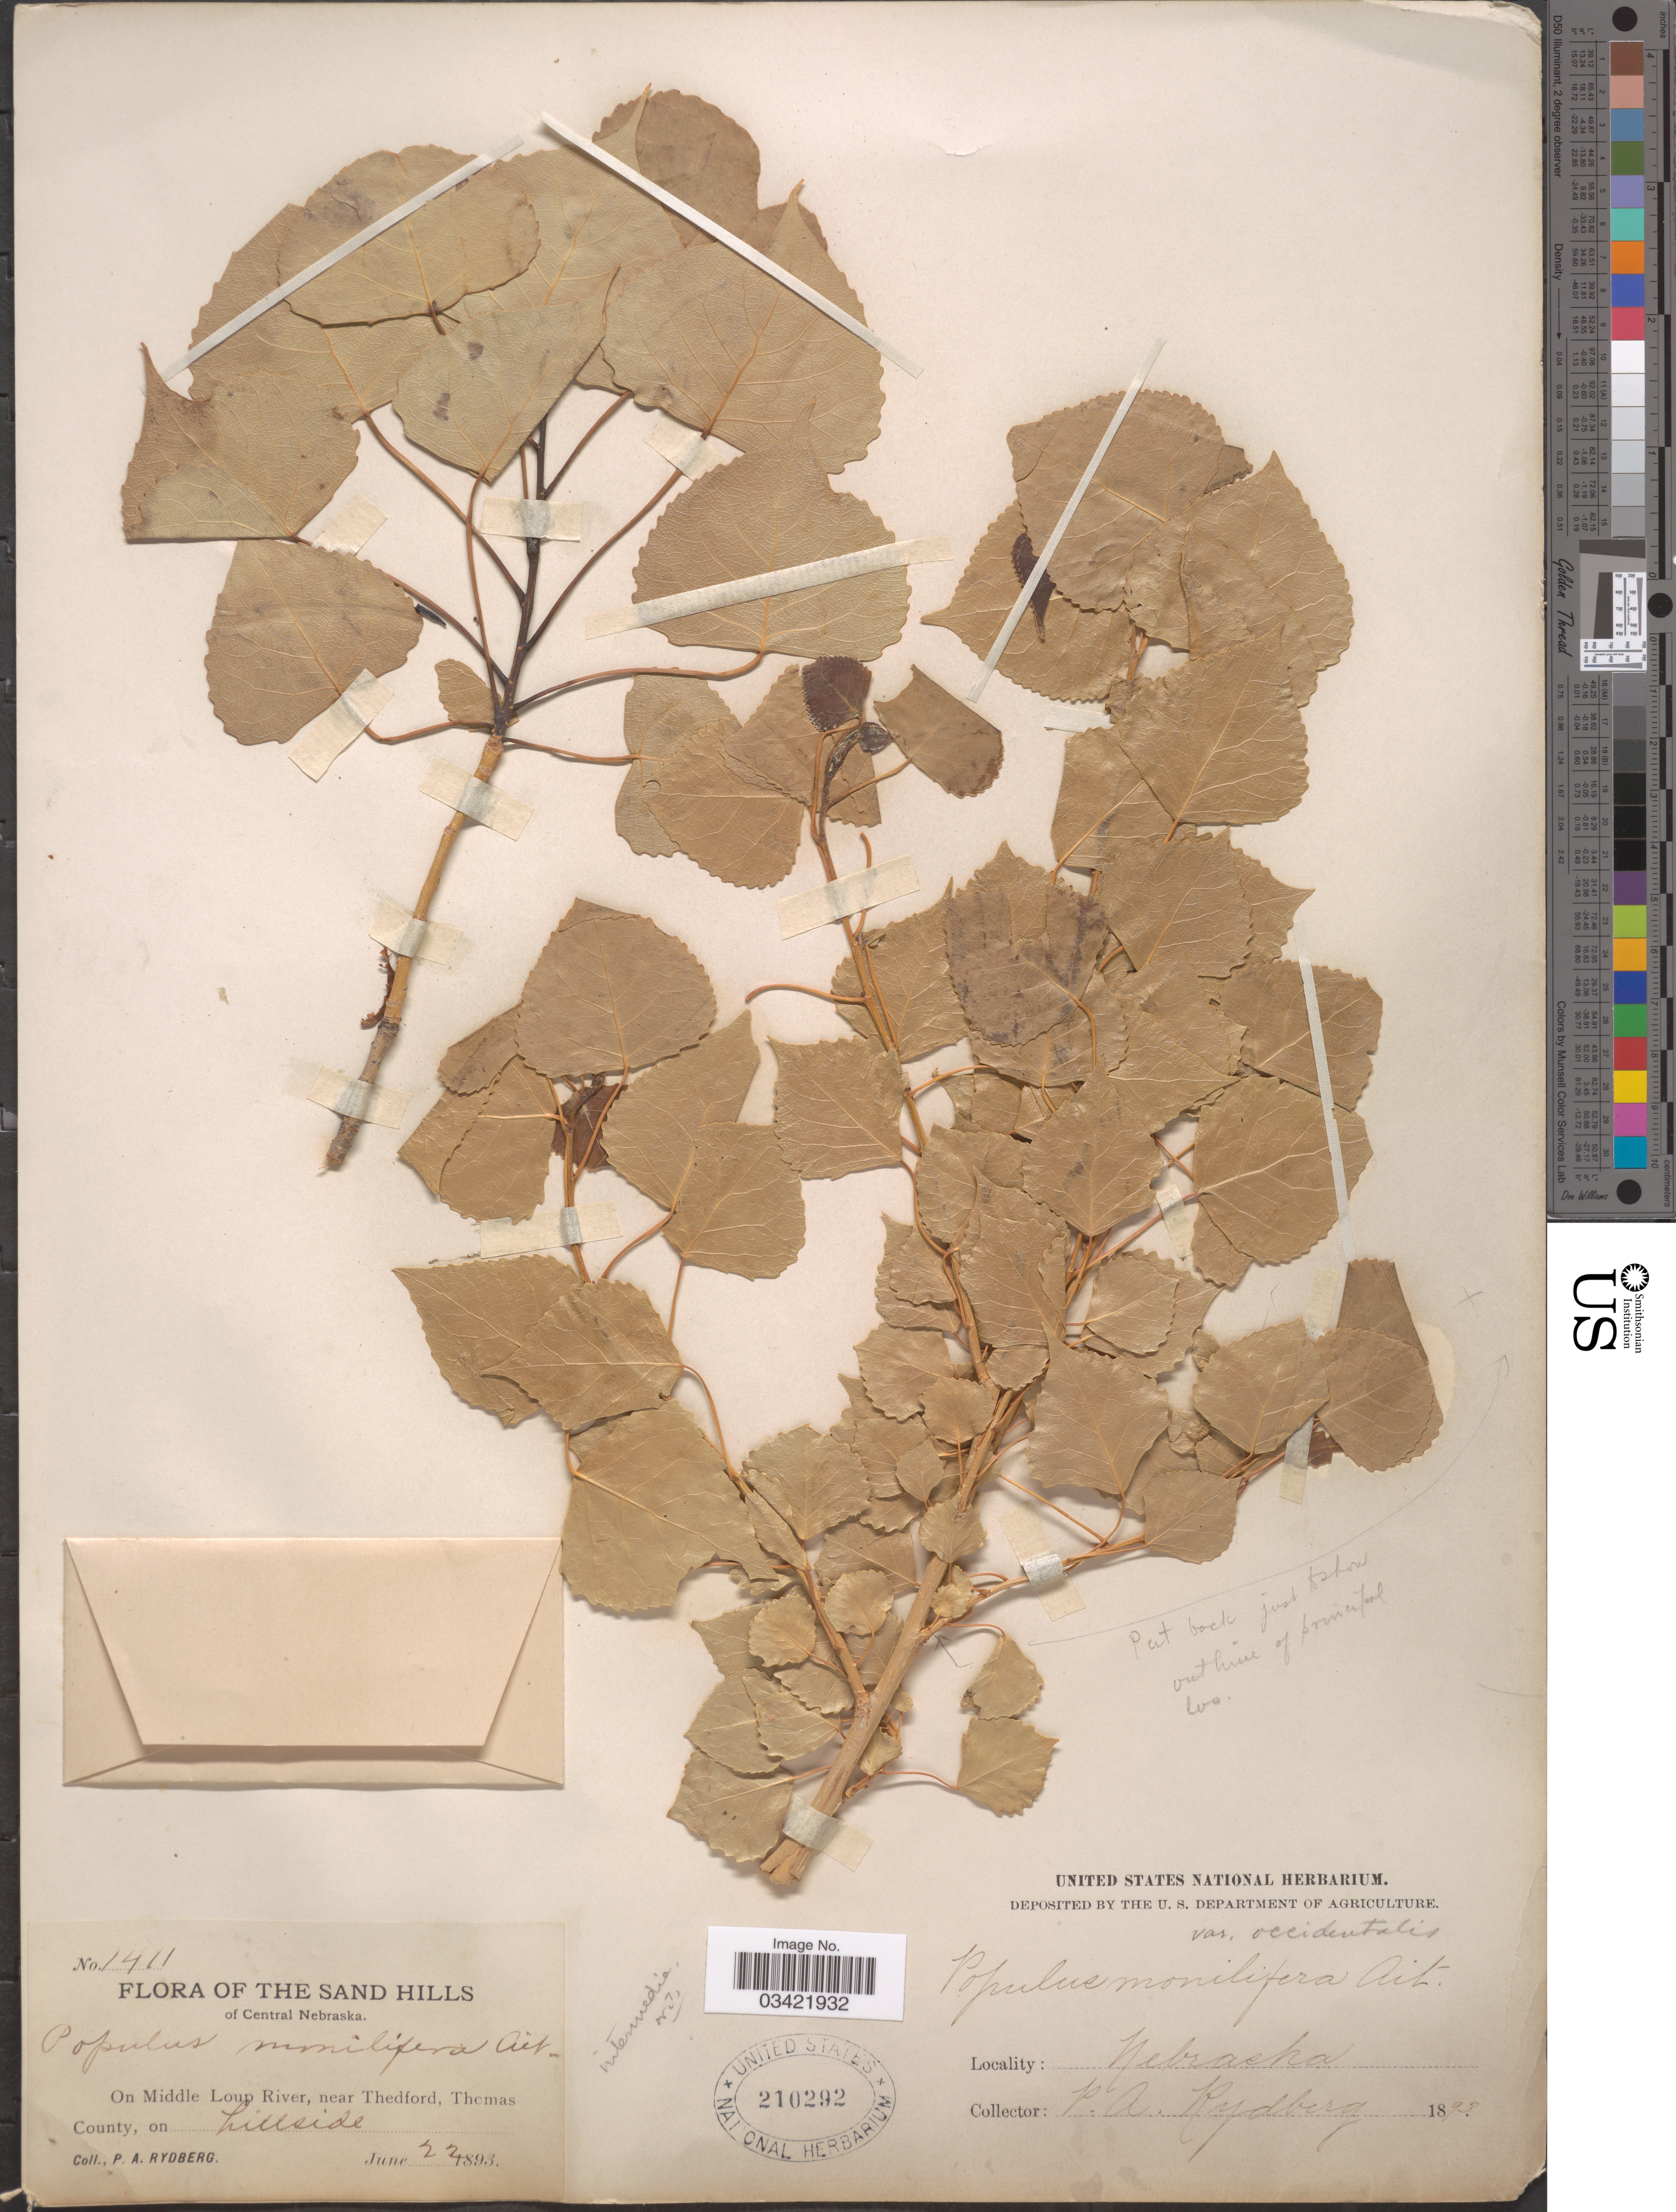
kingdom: Plantae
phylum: Tracheophyta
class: Magnoliopsida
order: Malpighiales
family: Salicaceae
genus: Populus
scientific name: Populus deltoides subsp. monilifera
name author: (Aiton) Eckenw.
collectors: P. A. Rydberg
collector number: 1411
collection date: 1893-06-22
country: United States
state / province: Nebraska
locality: The Sand Hills of Central Nebraska. On Middle Loup River, near Thedford, Thomas County, on hillside.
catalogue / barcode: US 210292